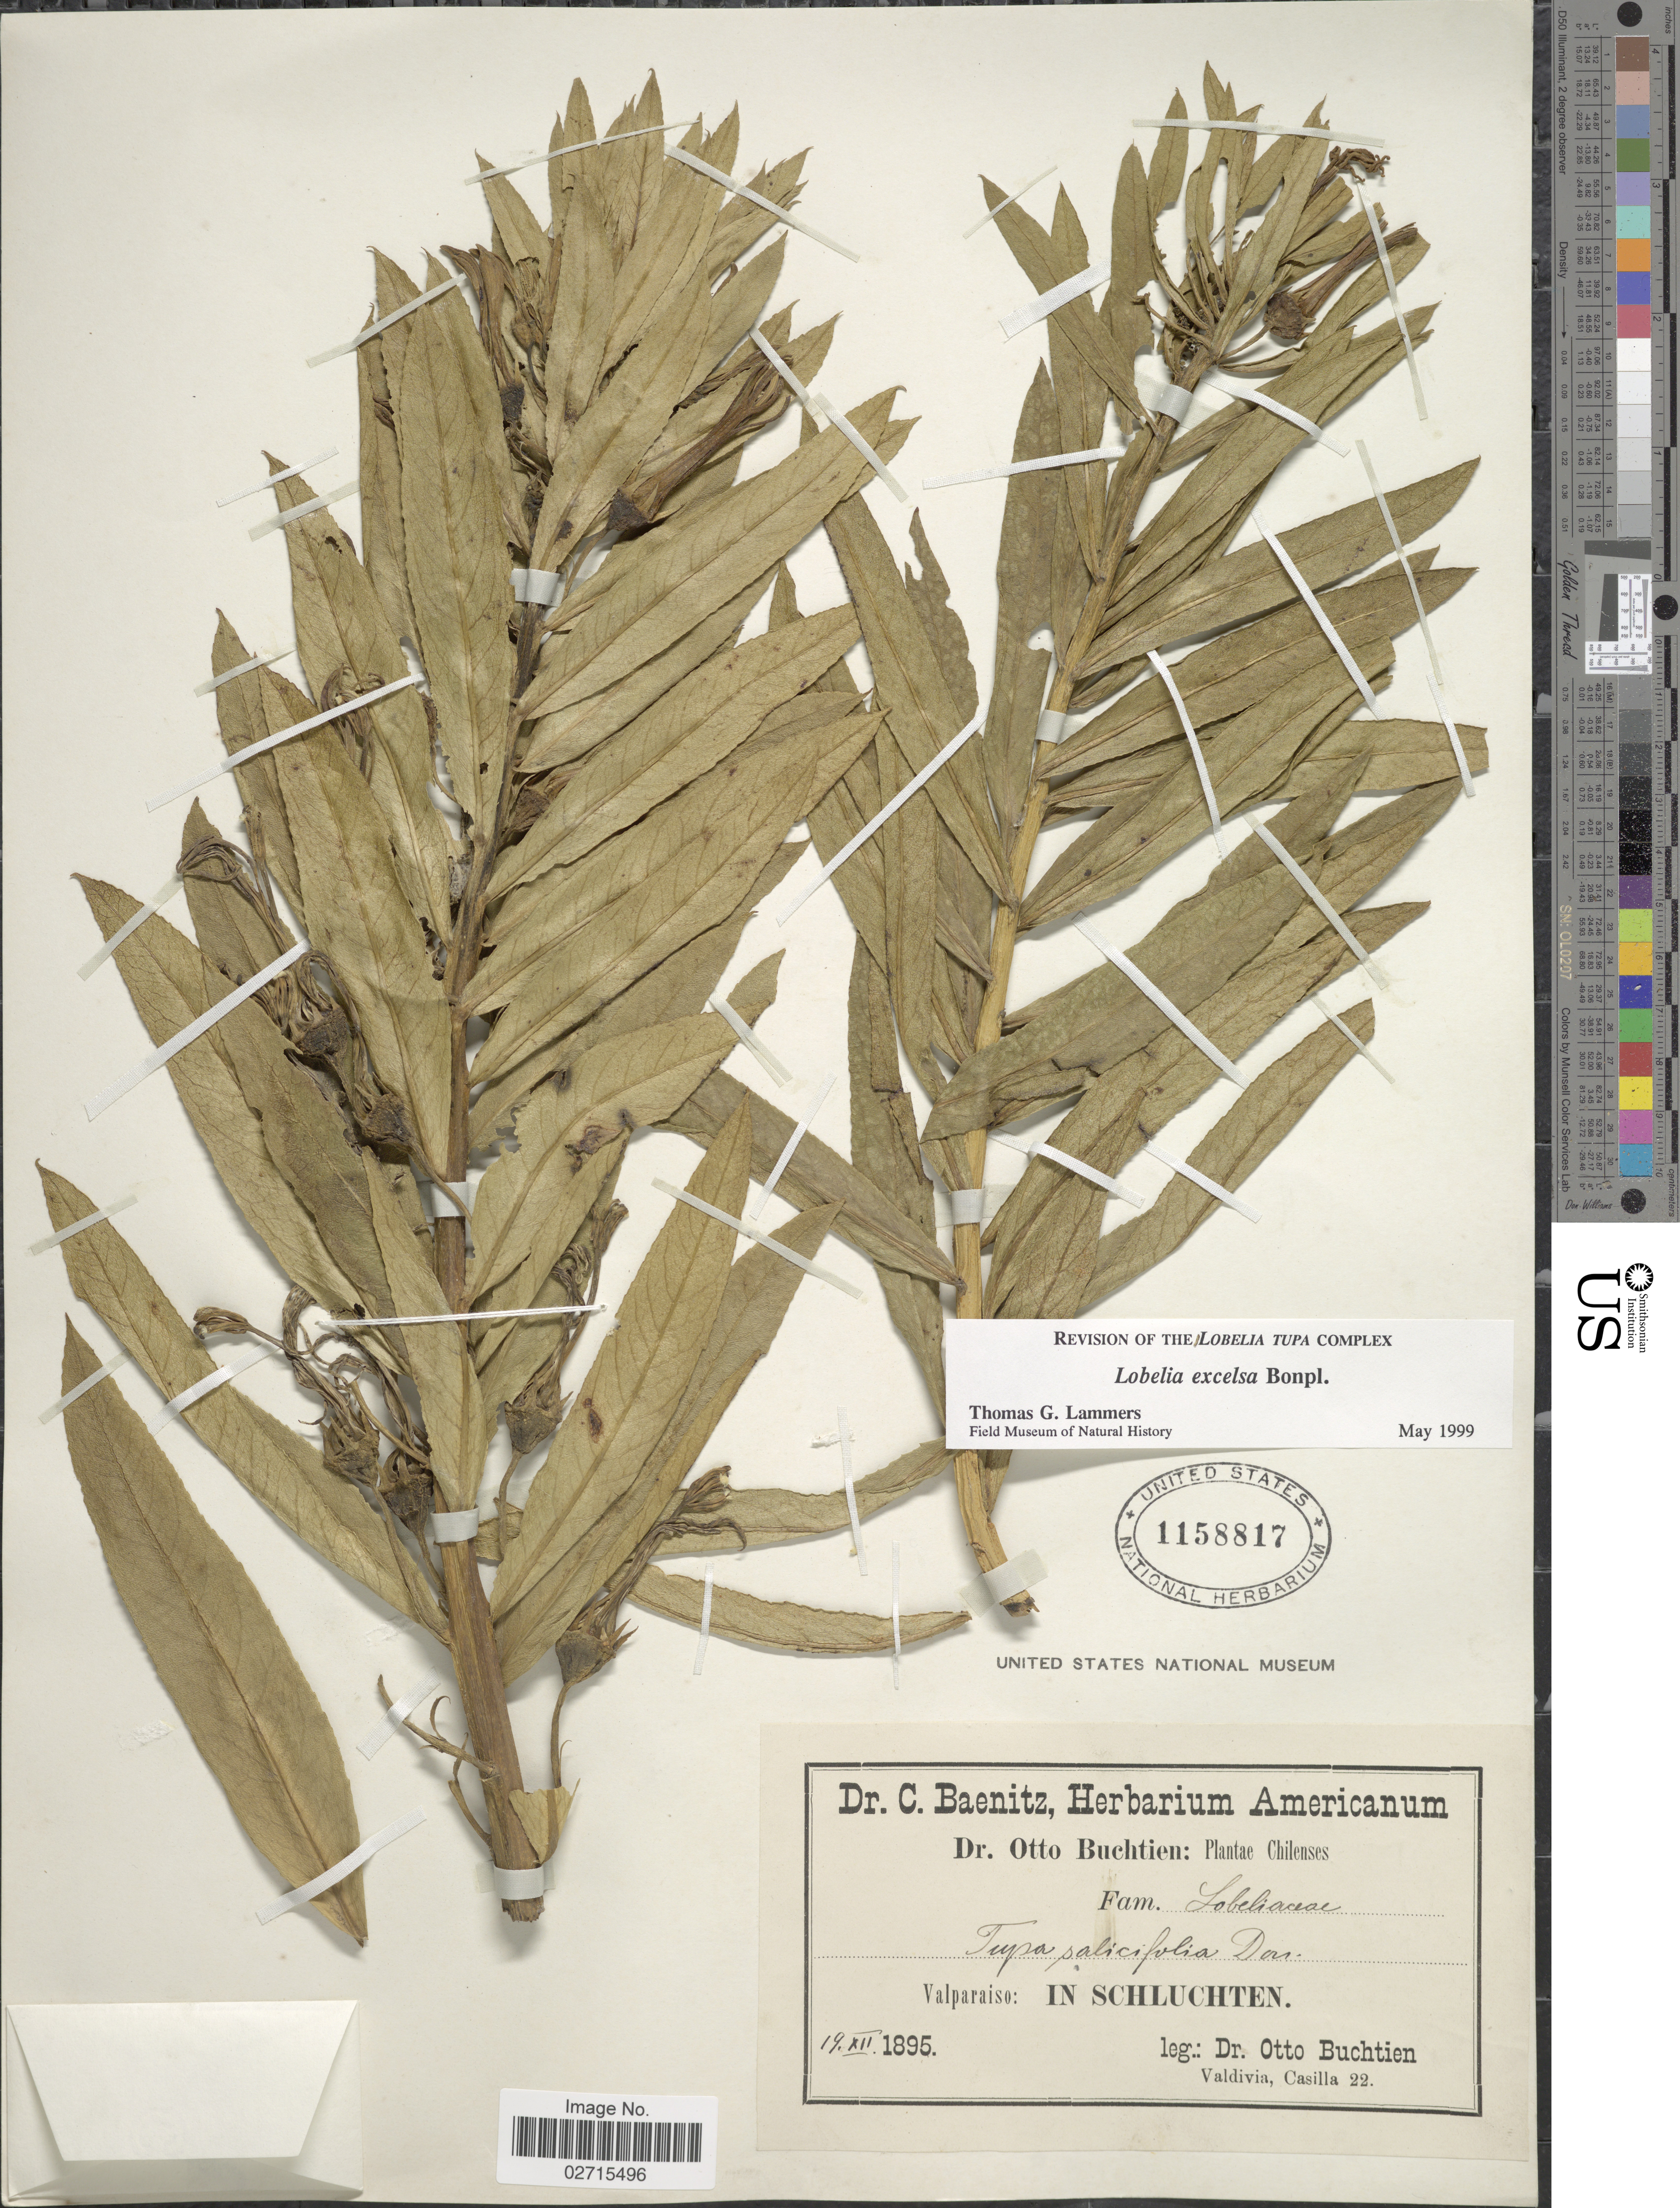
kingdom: Plantae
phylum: Tracheophyta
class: Magnoliopsida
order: Asterales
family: Campanulaceae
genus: Lobelia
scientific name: Lobelia excelsa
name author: L.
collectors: O. Buchtien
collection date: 1895-12-19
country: Chile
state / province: Valparaíso (V)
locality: Valparaiso: in Schluchten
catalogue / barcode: US 1158817